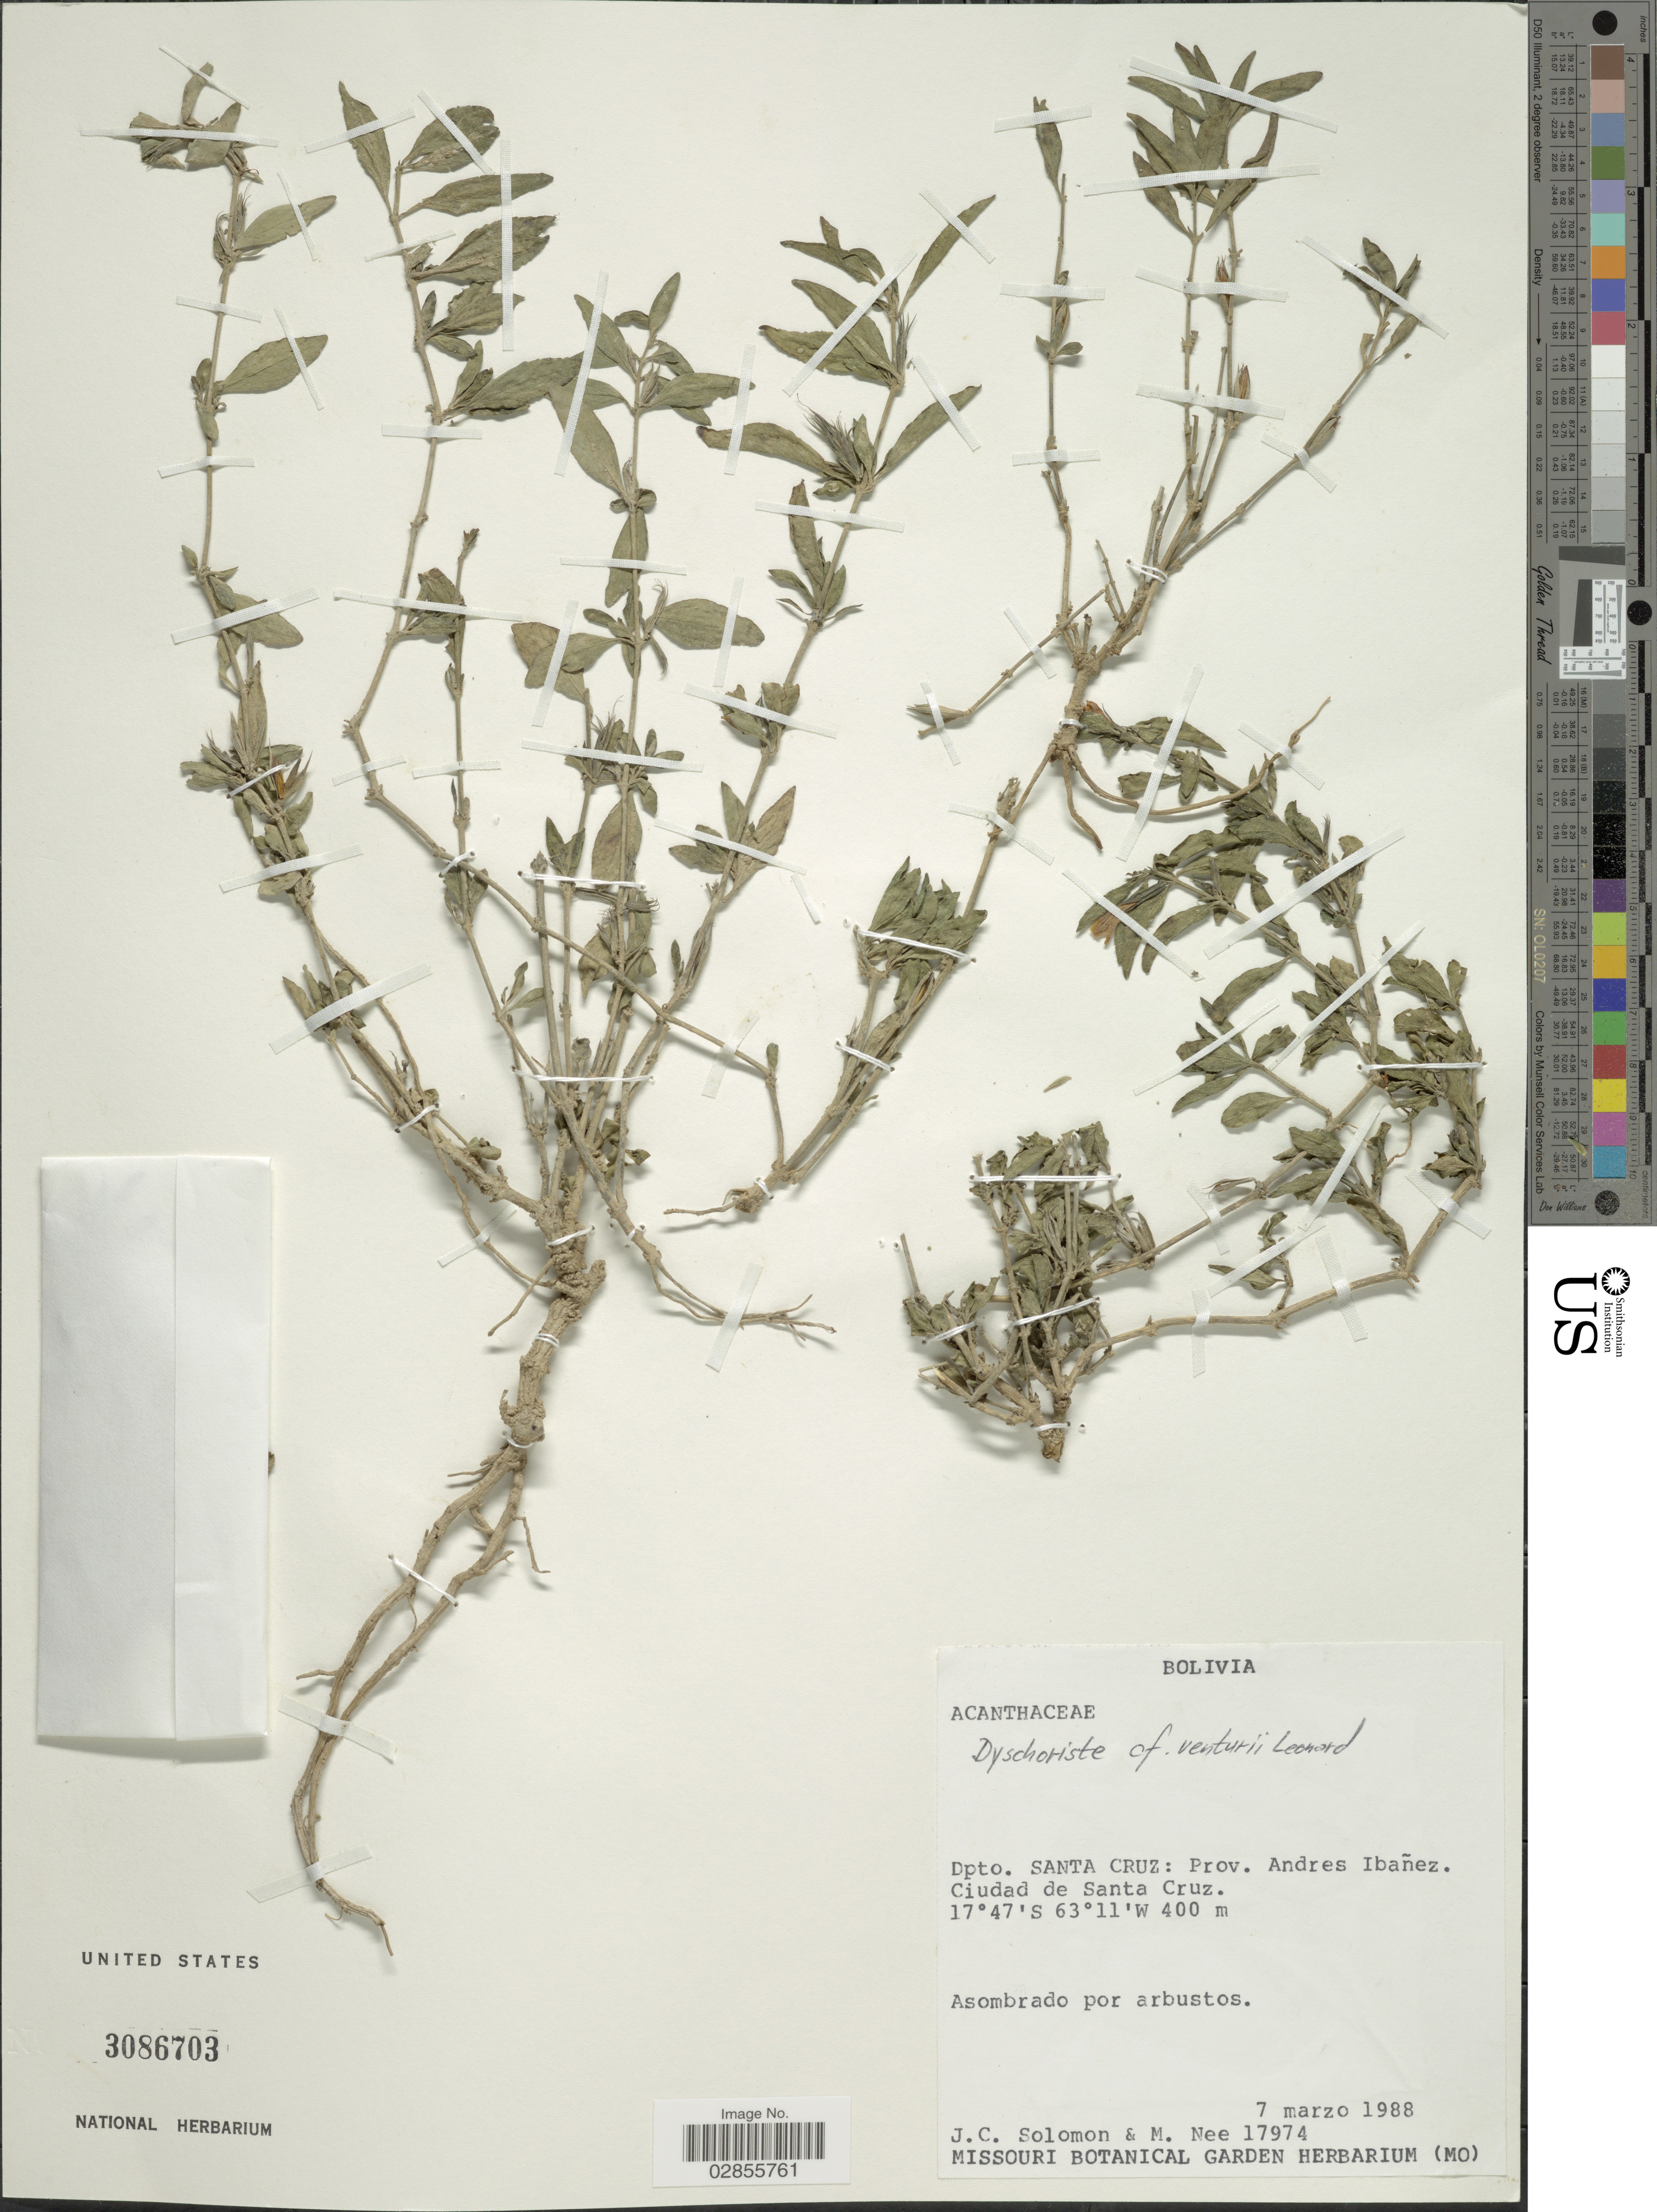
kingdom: Plantae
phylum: Tracheophyta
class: Magnoliopsida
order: Lamiales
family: Acanthaceae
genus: Dyschoriste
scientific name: Dyschoriste venturii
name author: Leonard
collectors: J. C. Solomon & M. Nee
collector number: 17974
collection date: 1988-03-07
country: Bolivia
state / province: Santa Cruz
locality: Dpto. Santa Cruz: Prov. Andres Ibañez. Ciudad de Santa Cruz.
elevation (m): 400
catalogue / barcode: US 3086703